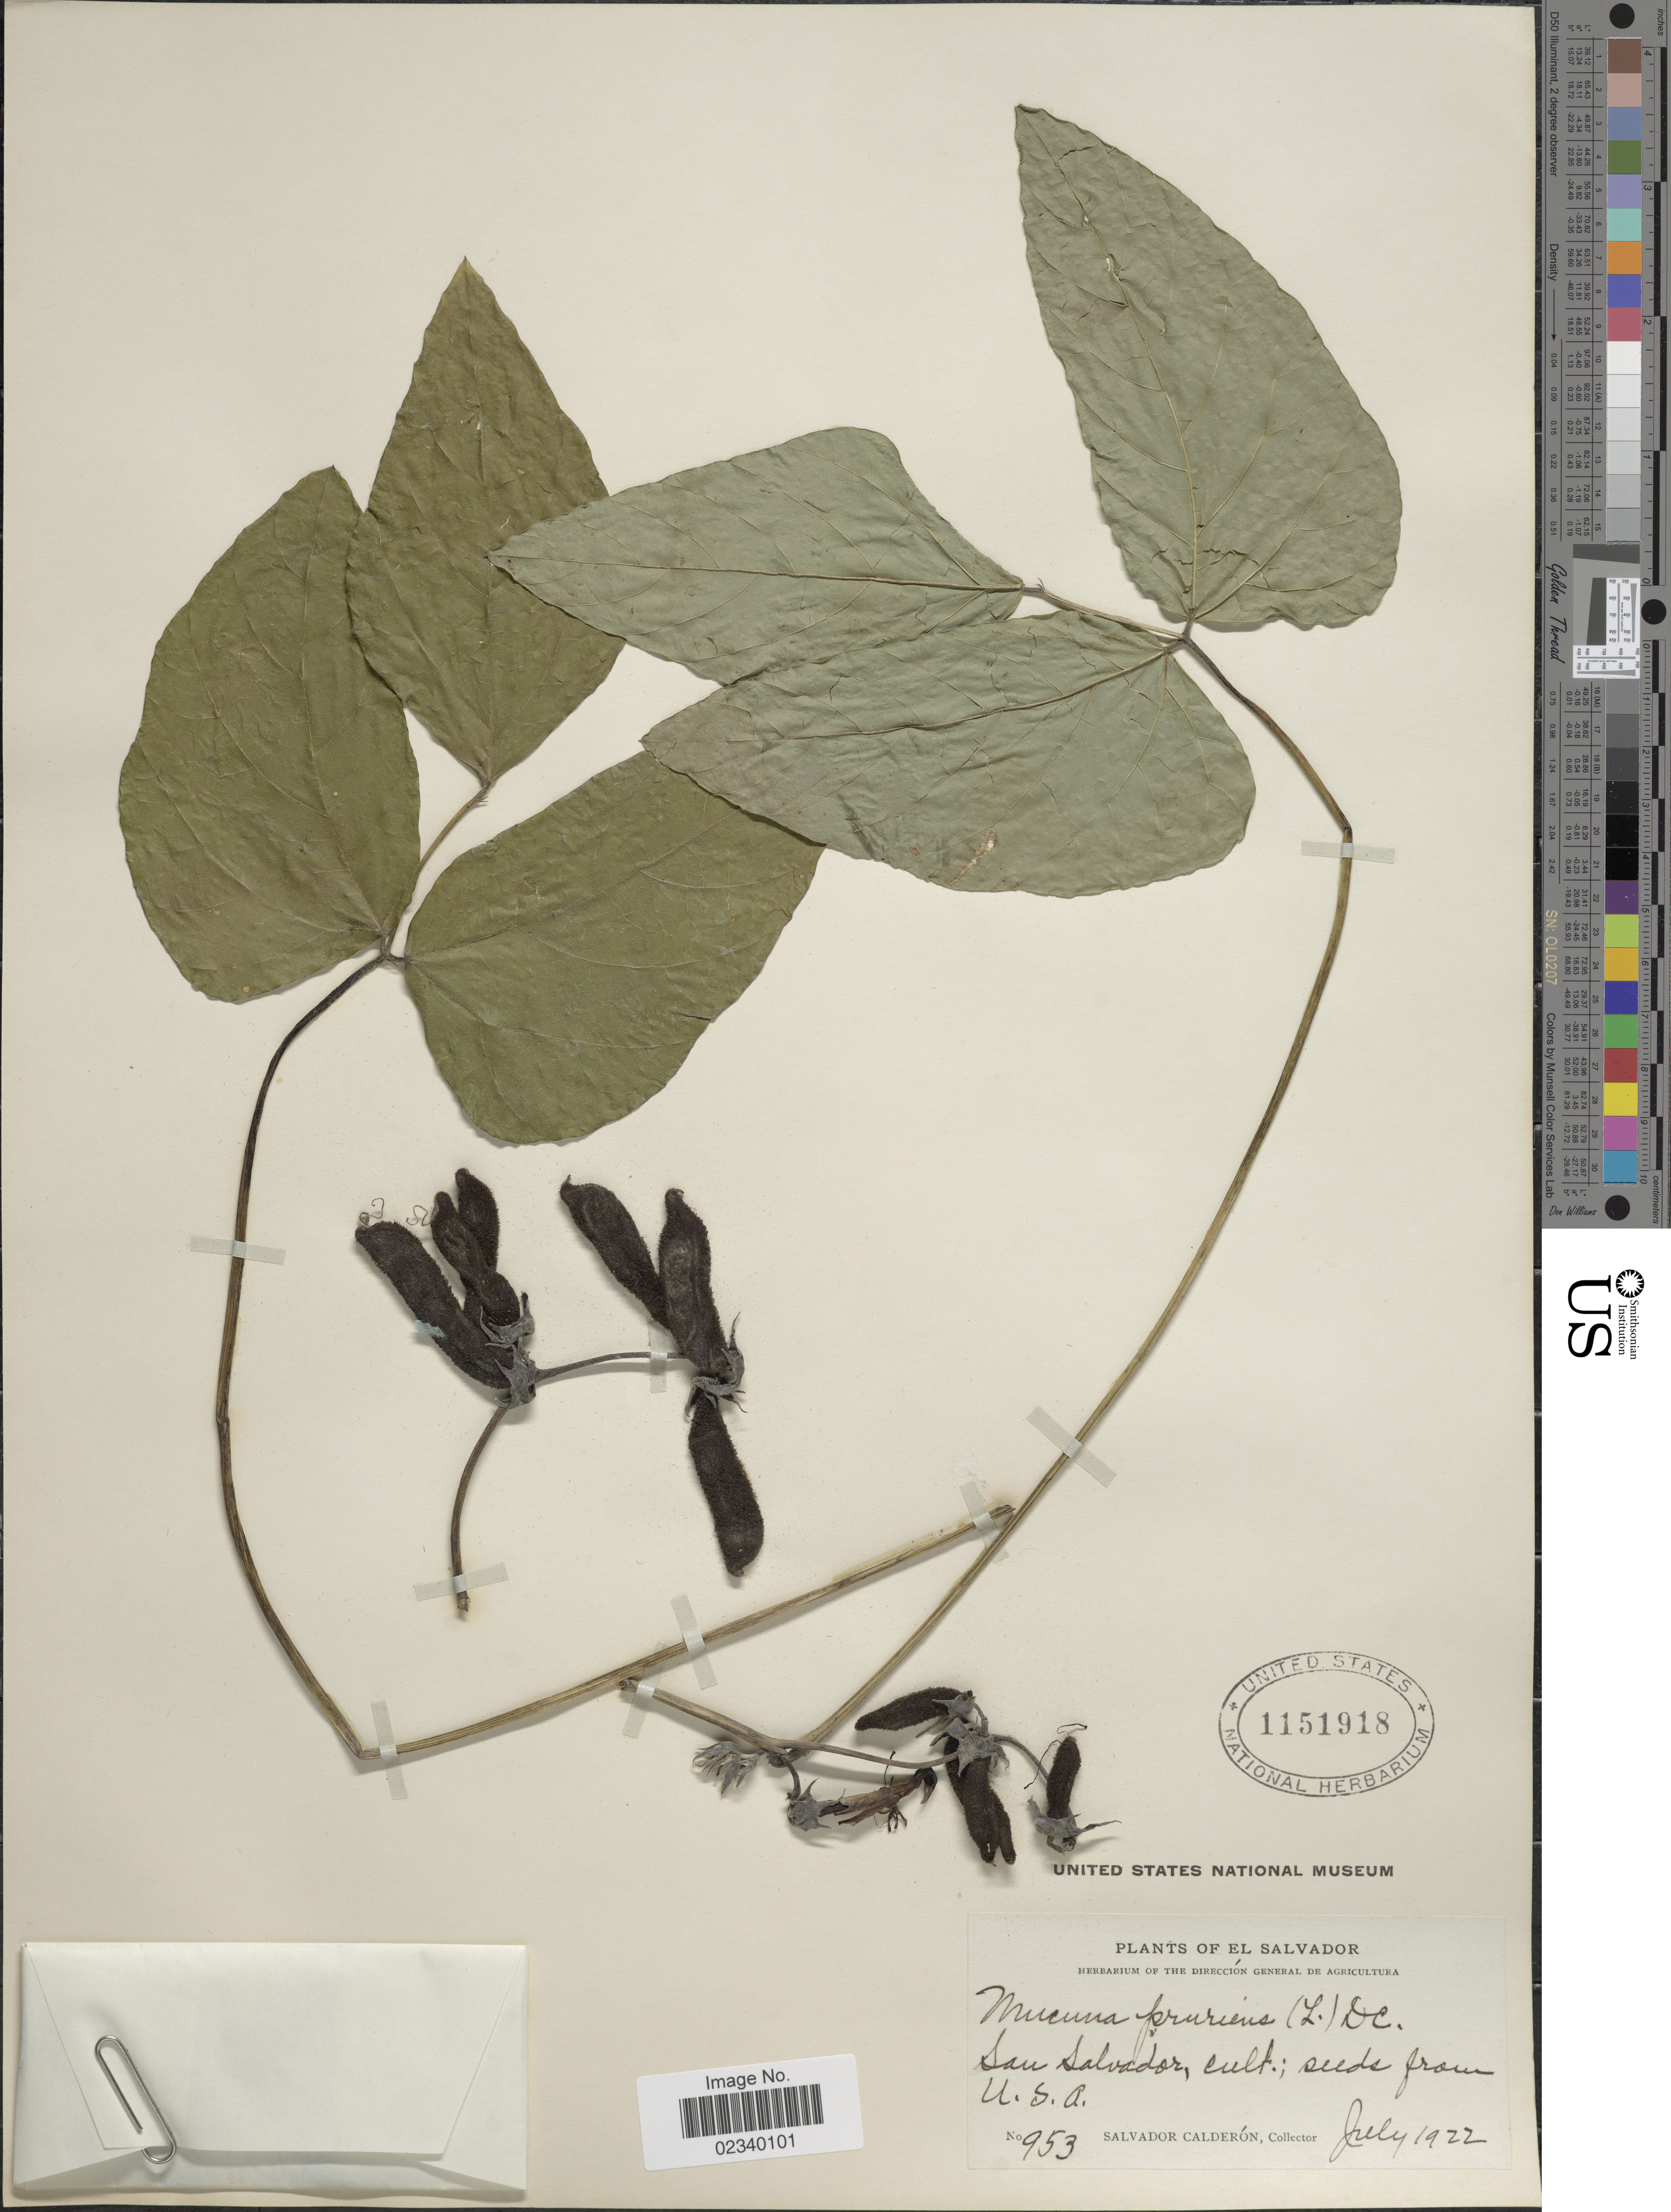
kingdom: Plantae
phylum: Tracheophyta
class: Magnoliopsida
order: Fabales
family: Fabaceae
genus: Mucuna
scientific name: Mucuna pruriens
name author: (L.) DC.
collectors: S. Calderón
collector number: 953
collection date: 1922-07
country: El Salvador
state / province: San Salvador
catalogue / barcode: US 1151918